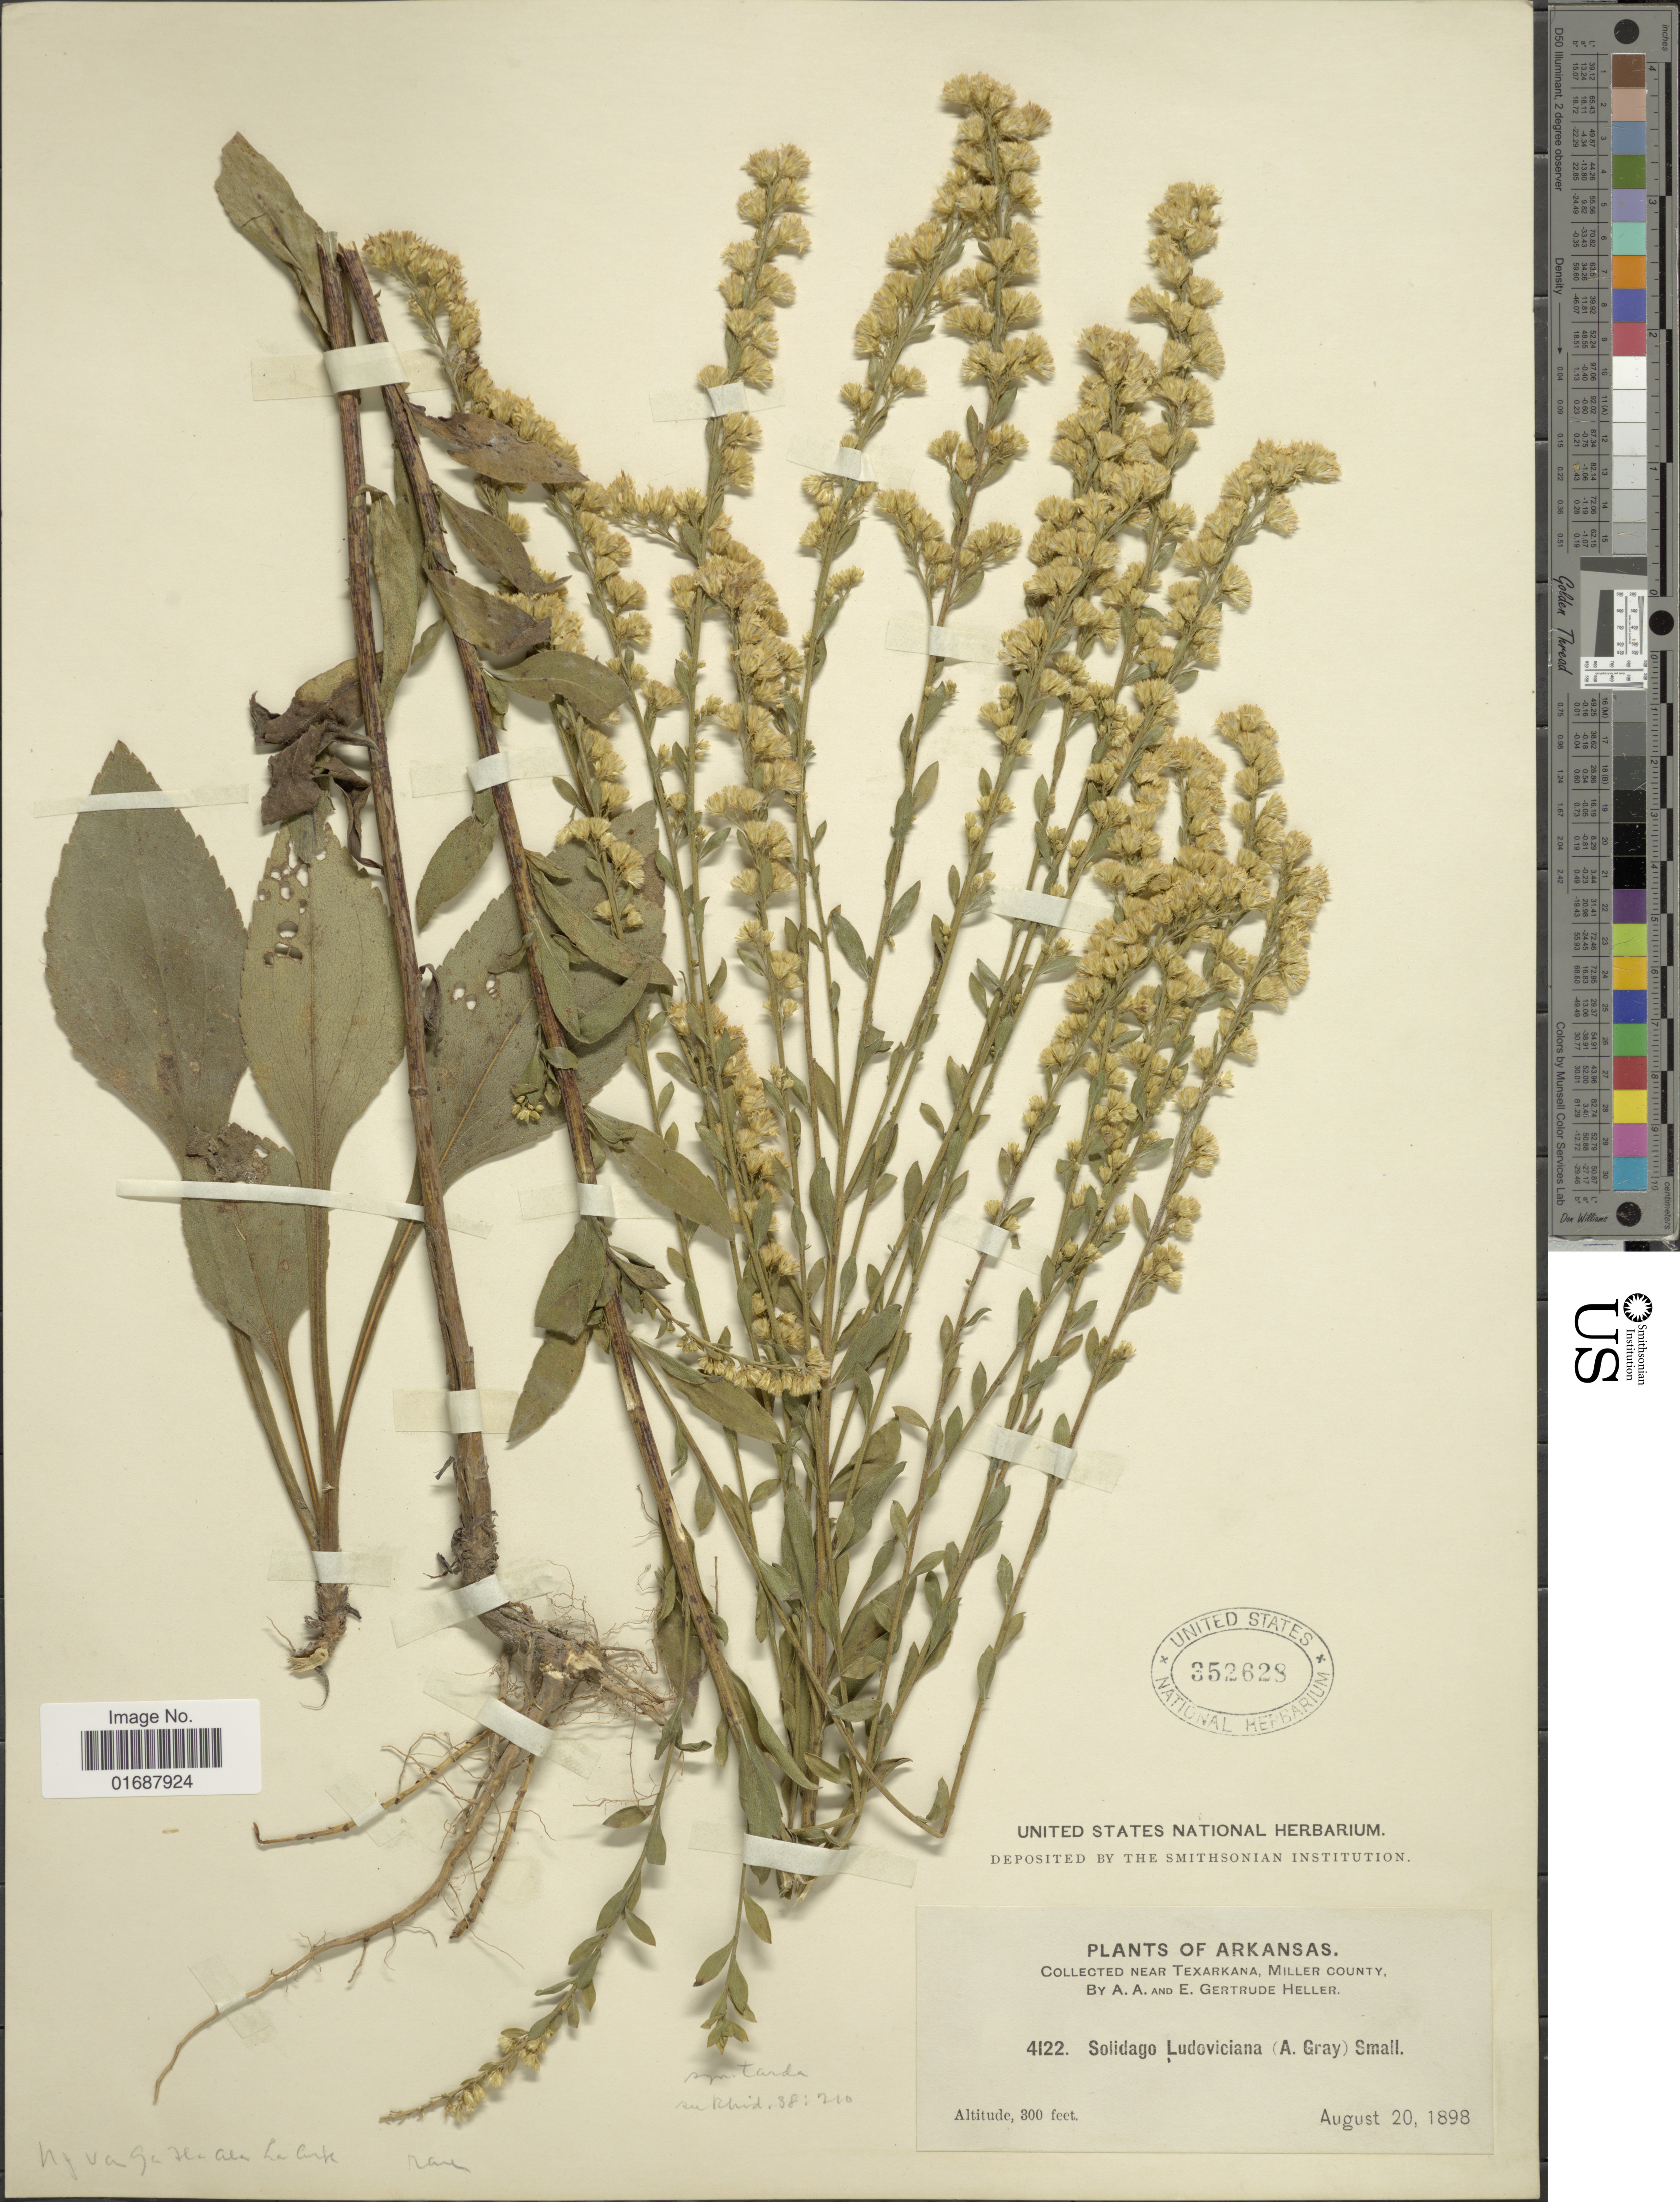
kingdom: Plantae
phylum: Tracheophyta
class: Magnoliopsida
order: Asterales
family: Asteraceae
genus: Solidago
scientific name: Solidago ludoviciana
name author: (A. Gray) Small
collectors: A. A. Heller & E. G. Heller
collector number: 4122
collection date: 1898-08-20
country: United States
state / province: Arkansas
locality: Arkansas, Texarkana, Miller County.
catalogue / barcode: US 352628